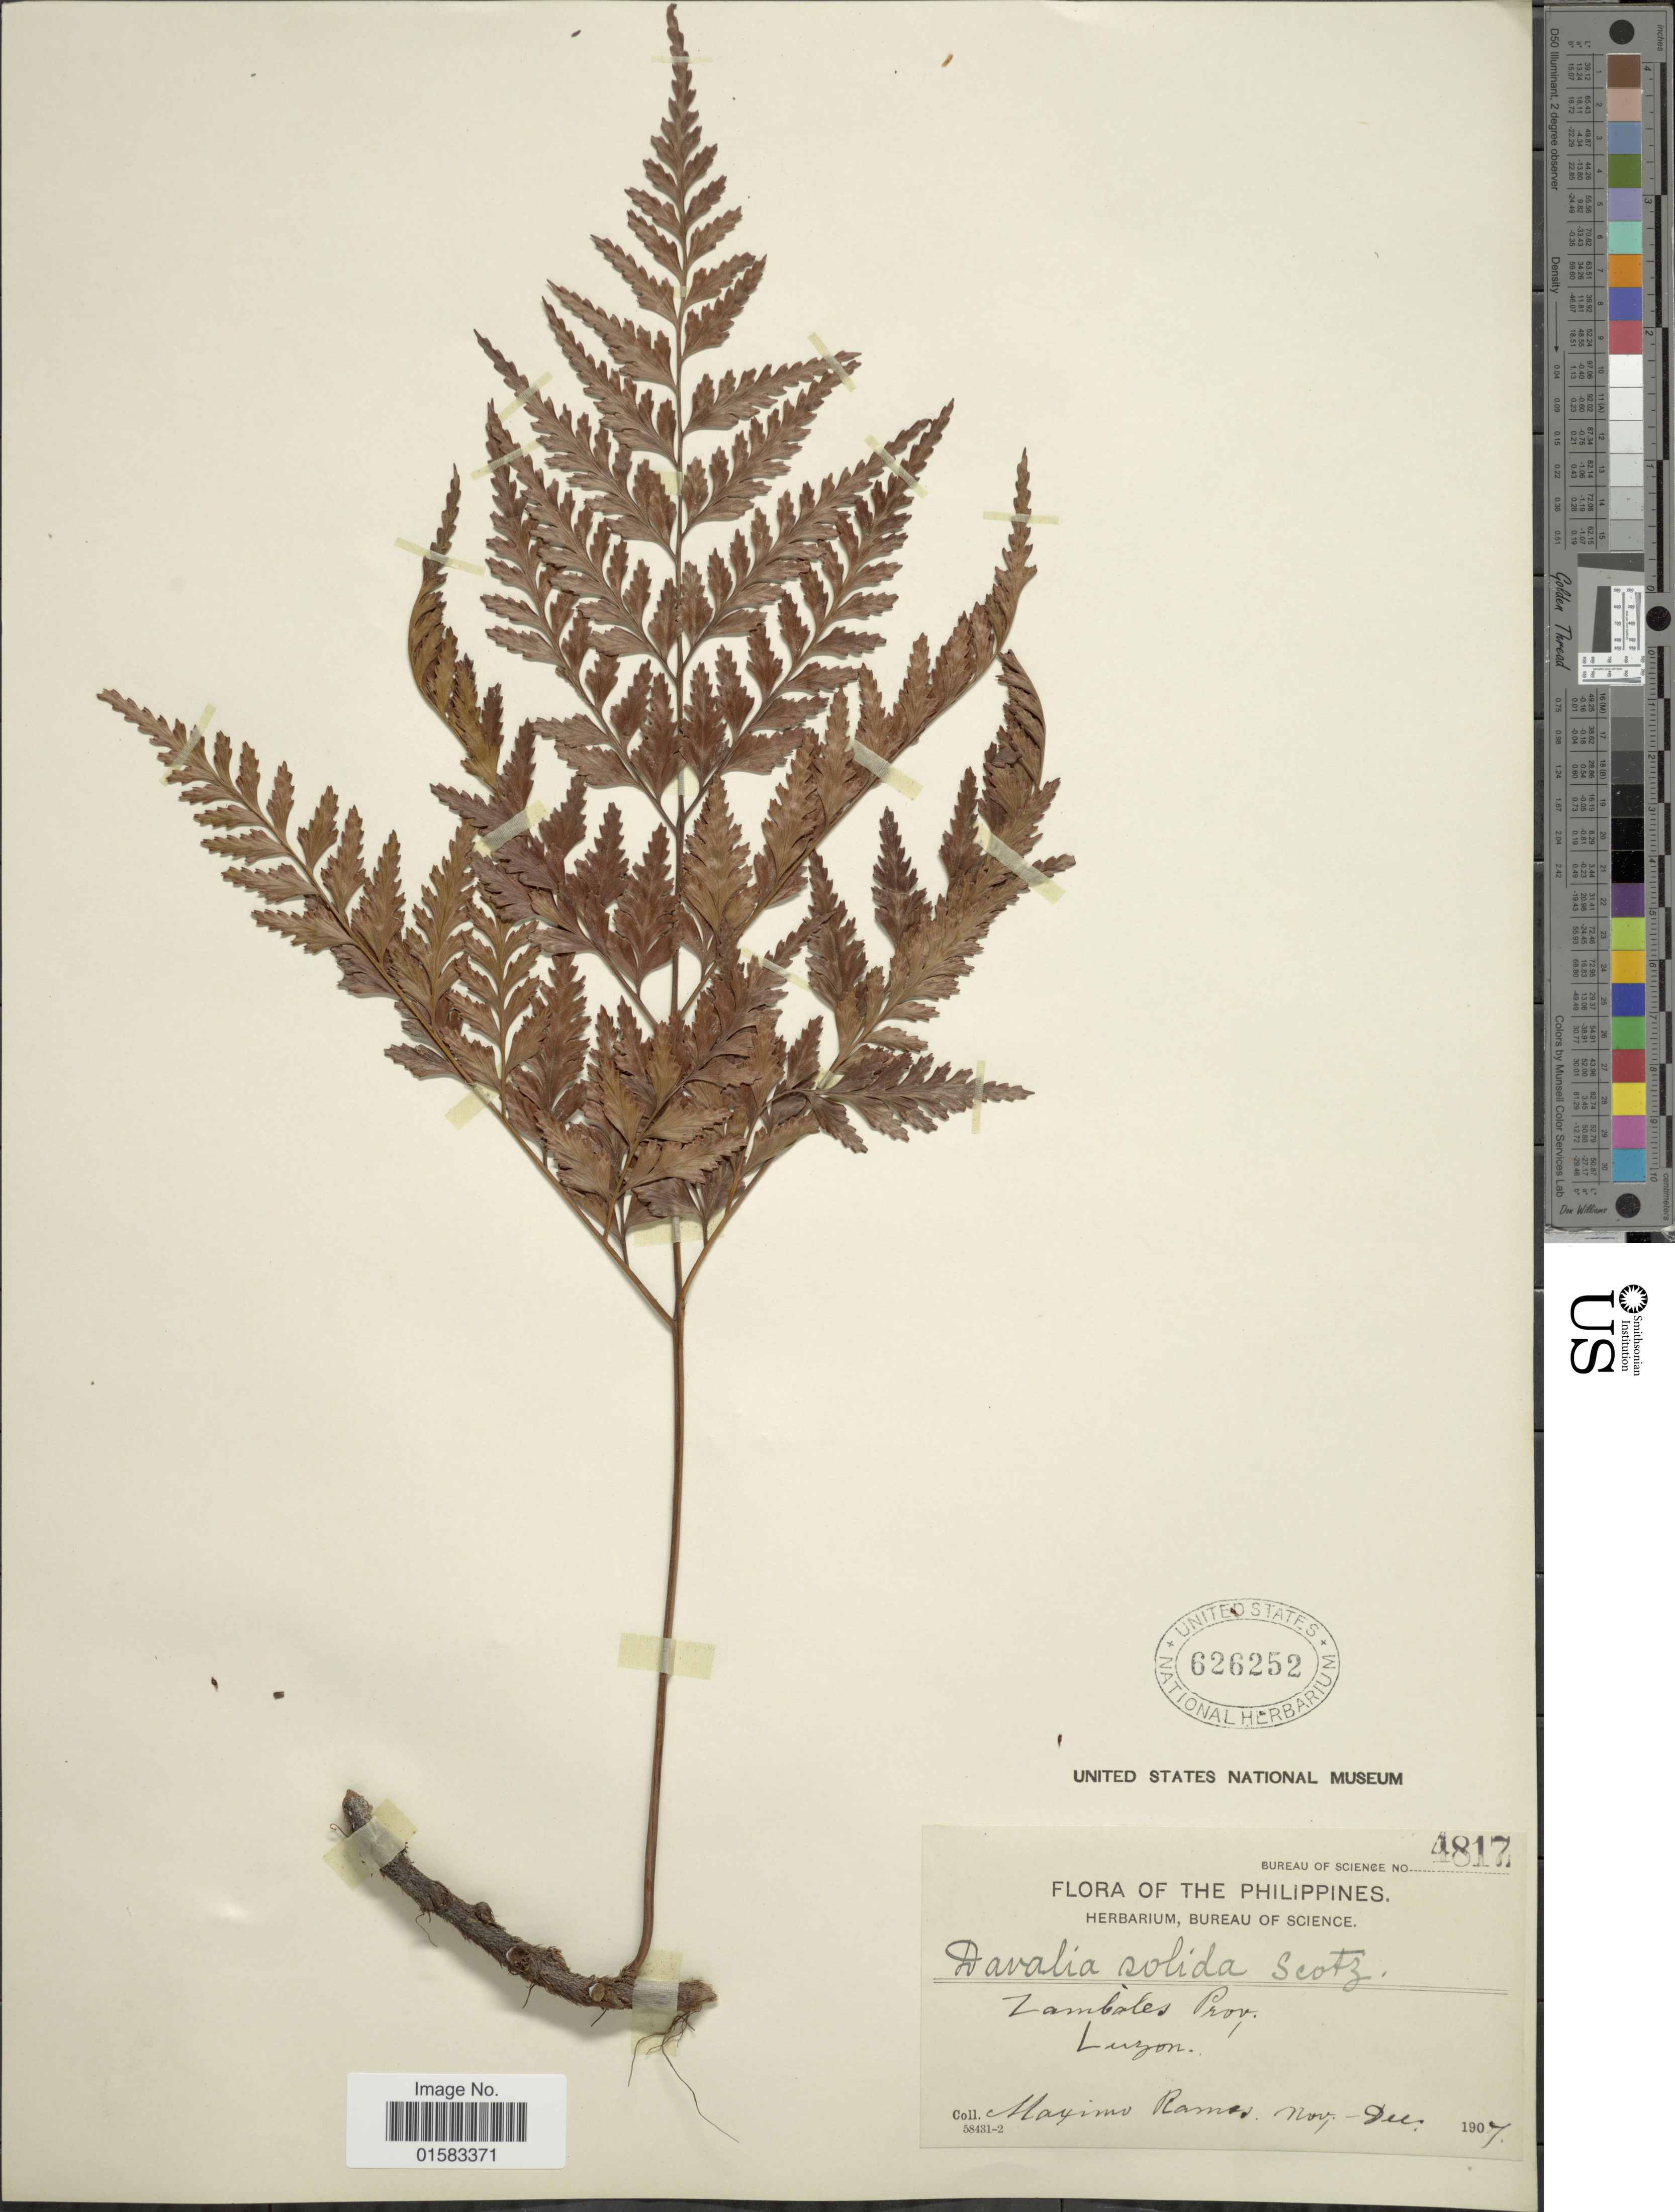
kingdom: Plantae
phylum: Tracheophyta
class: Polypodiopsida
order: Polypodiales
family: Davalliaceae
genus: Davallia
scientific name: Davallia solida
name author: (G. Forst.) Sw.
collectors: M. Ramos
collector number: Bureau Of Science 4817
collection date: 1907-11/1907-12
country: Philippines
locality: Zambales Prov., Luzon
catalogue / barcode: US 626252